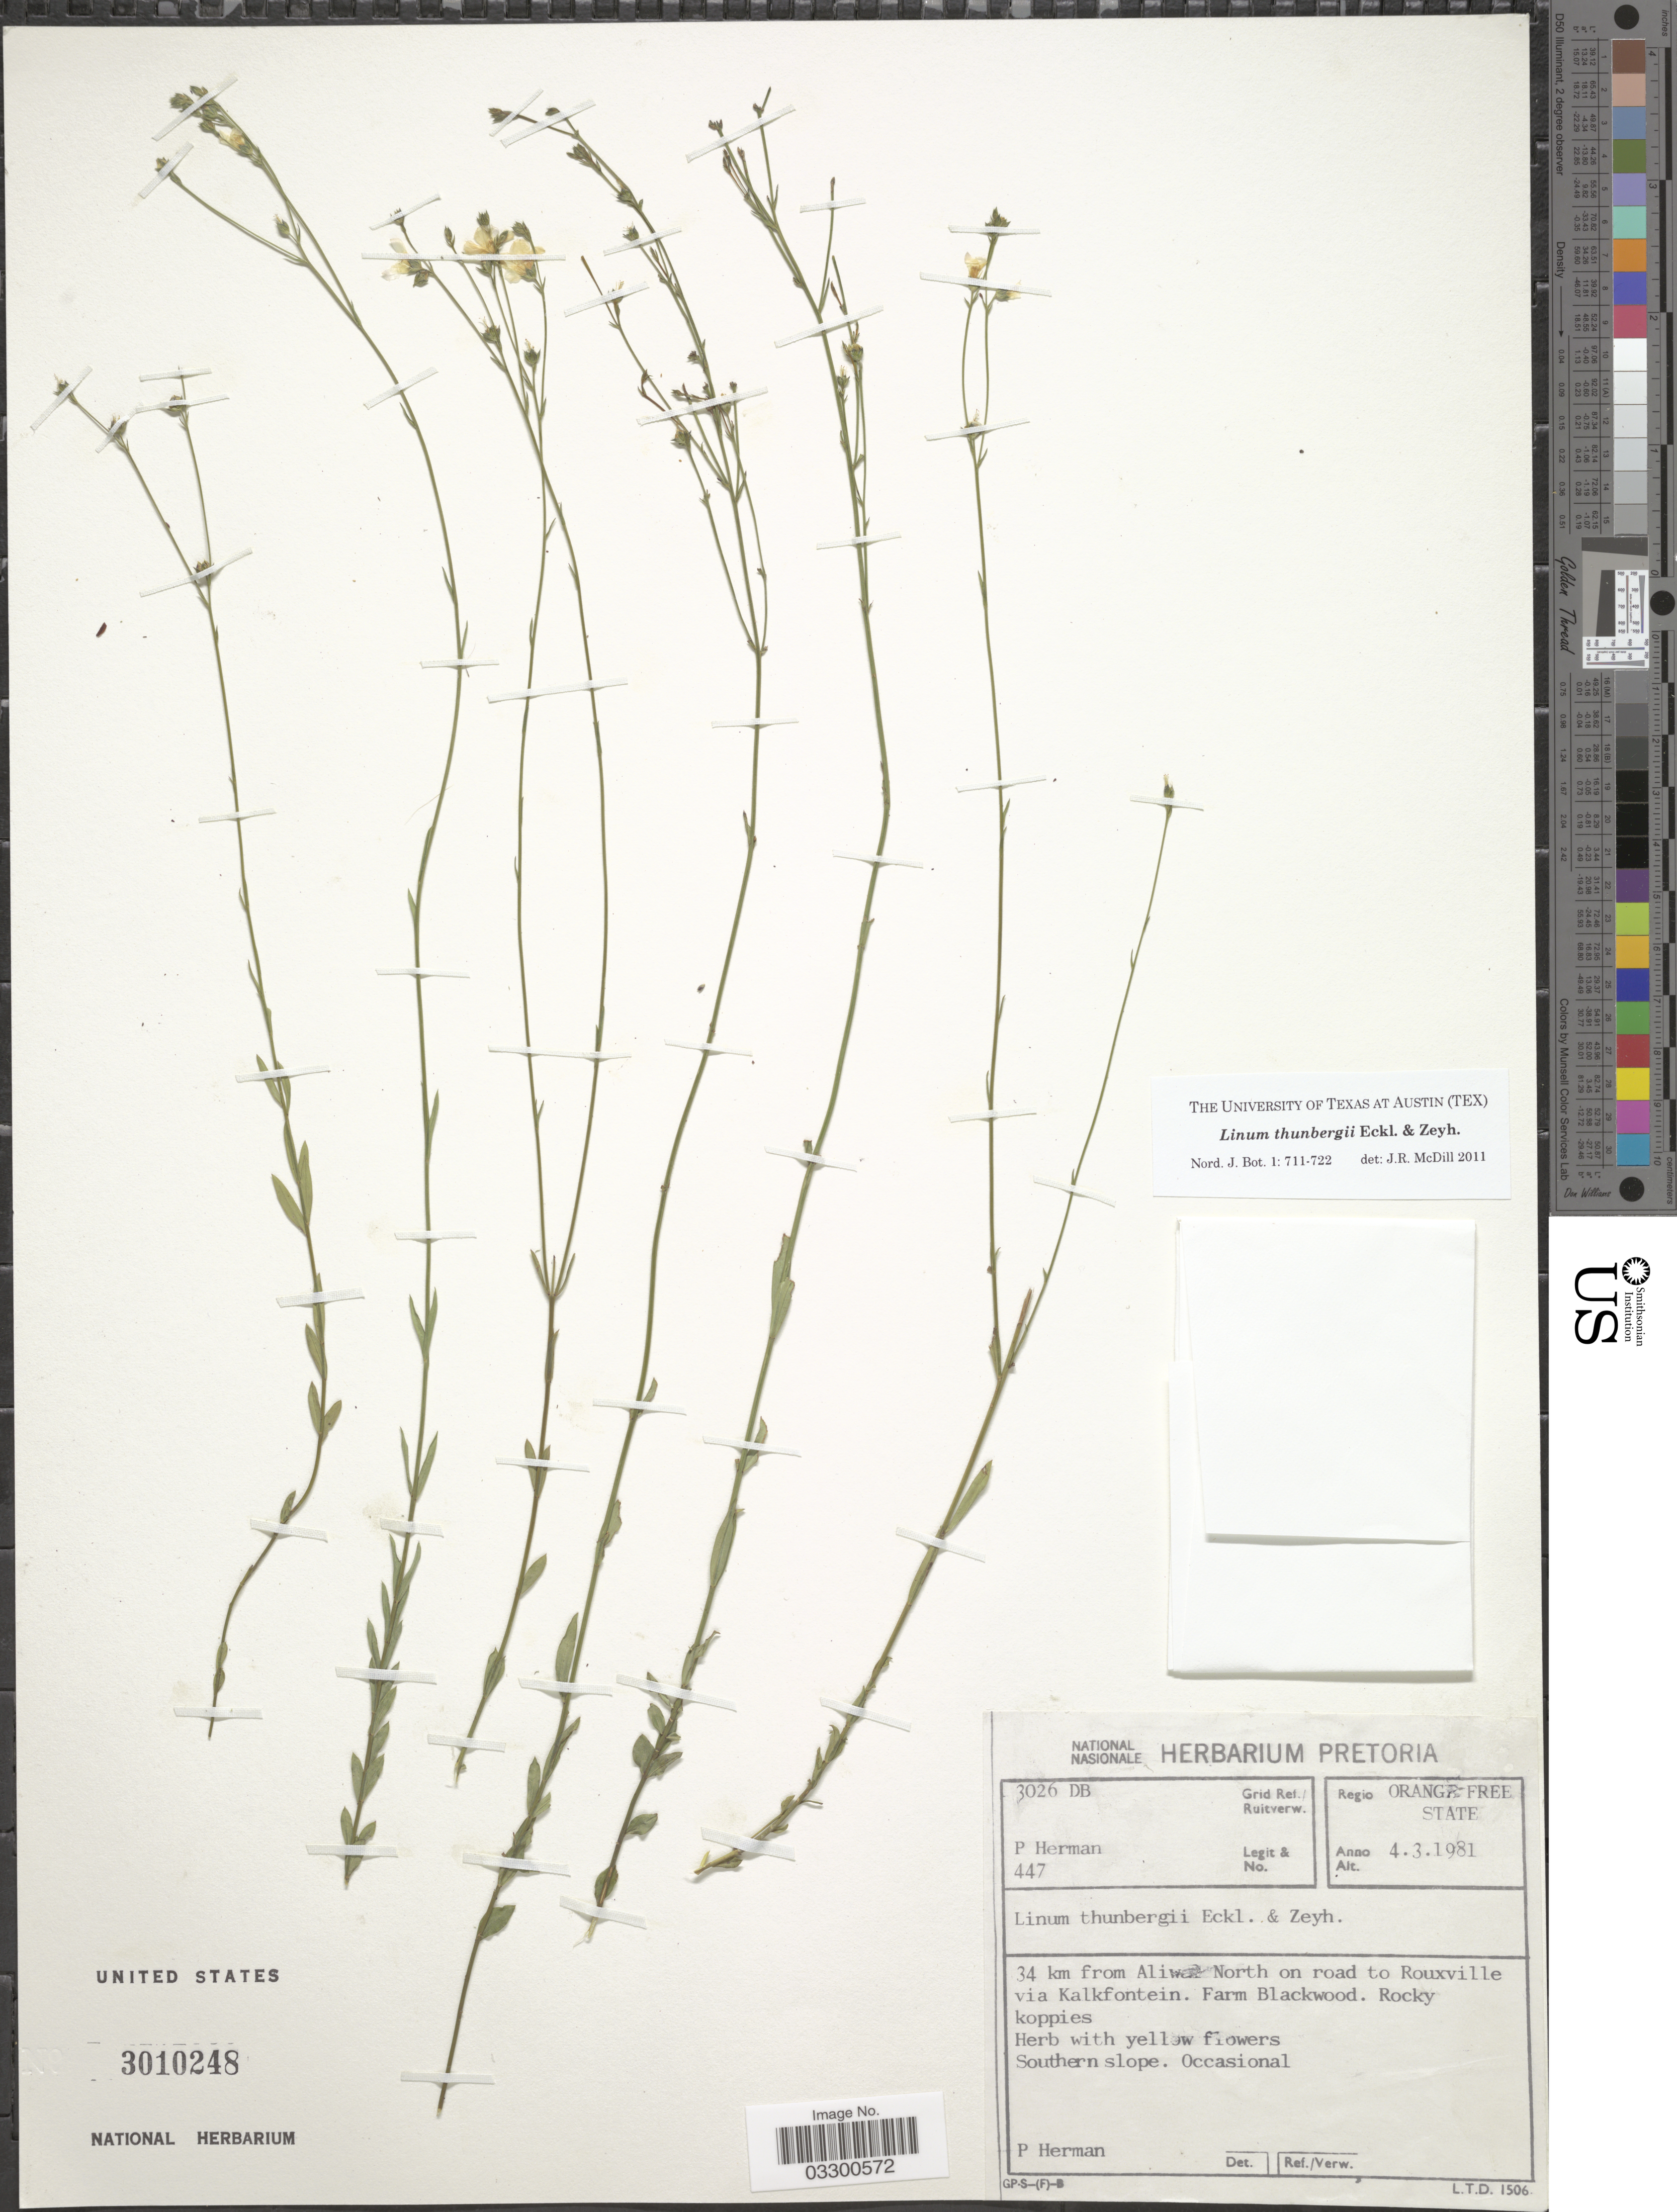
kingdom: Plantae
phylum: Tracheophyta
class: Magnoliopsida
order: Malpighiales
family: Linaceae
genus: Linum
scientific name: Linum thunbergii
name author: Eckl. & Zeyh.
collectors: P. Herman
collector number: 447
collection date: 1981-03-04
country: South Africa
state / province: Free State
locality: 3026 DB Grid Ref./ Ruitverw. Regio Orange-Free State. 34 km from Aliw [illegible text] North on road to Rouxville via Kalkfontein. Farm Blackwood.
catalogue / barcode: US 3010248